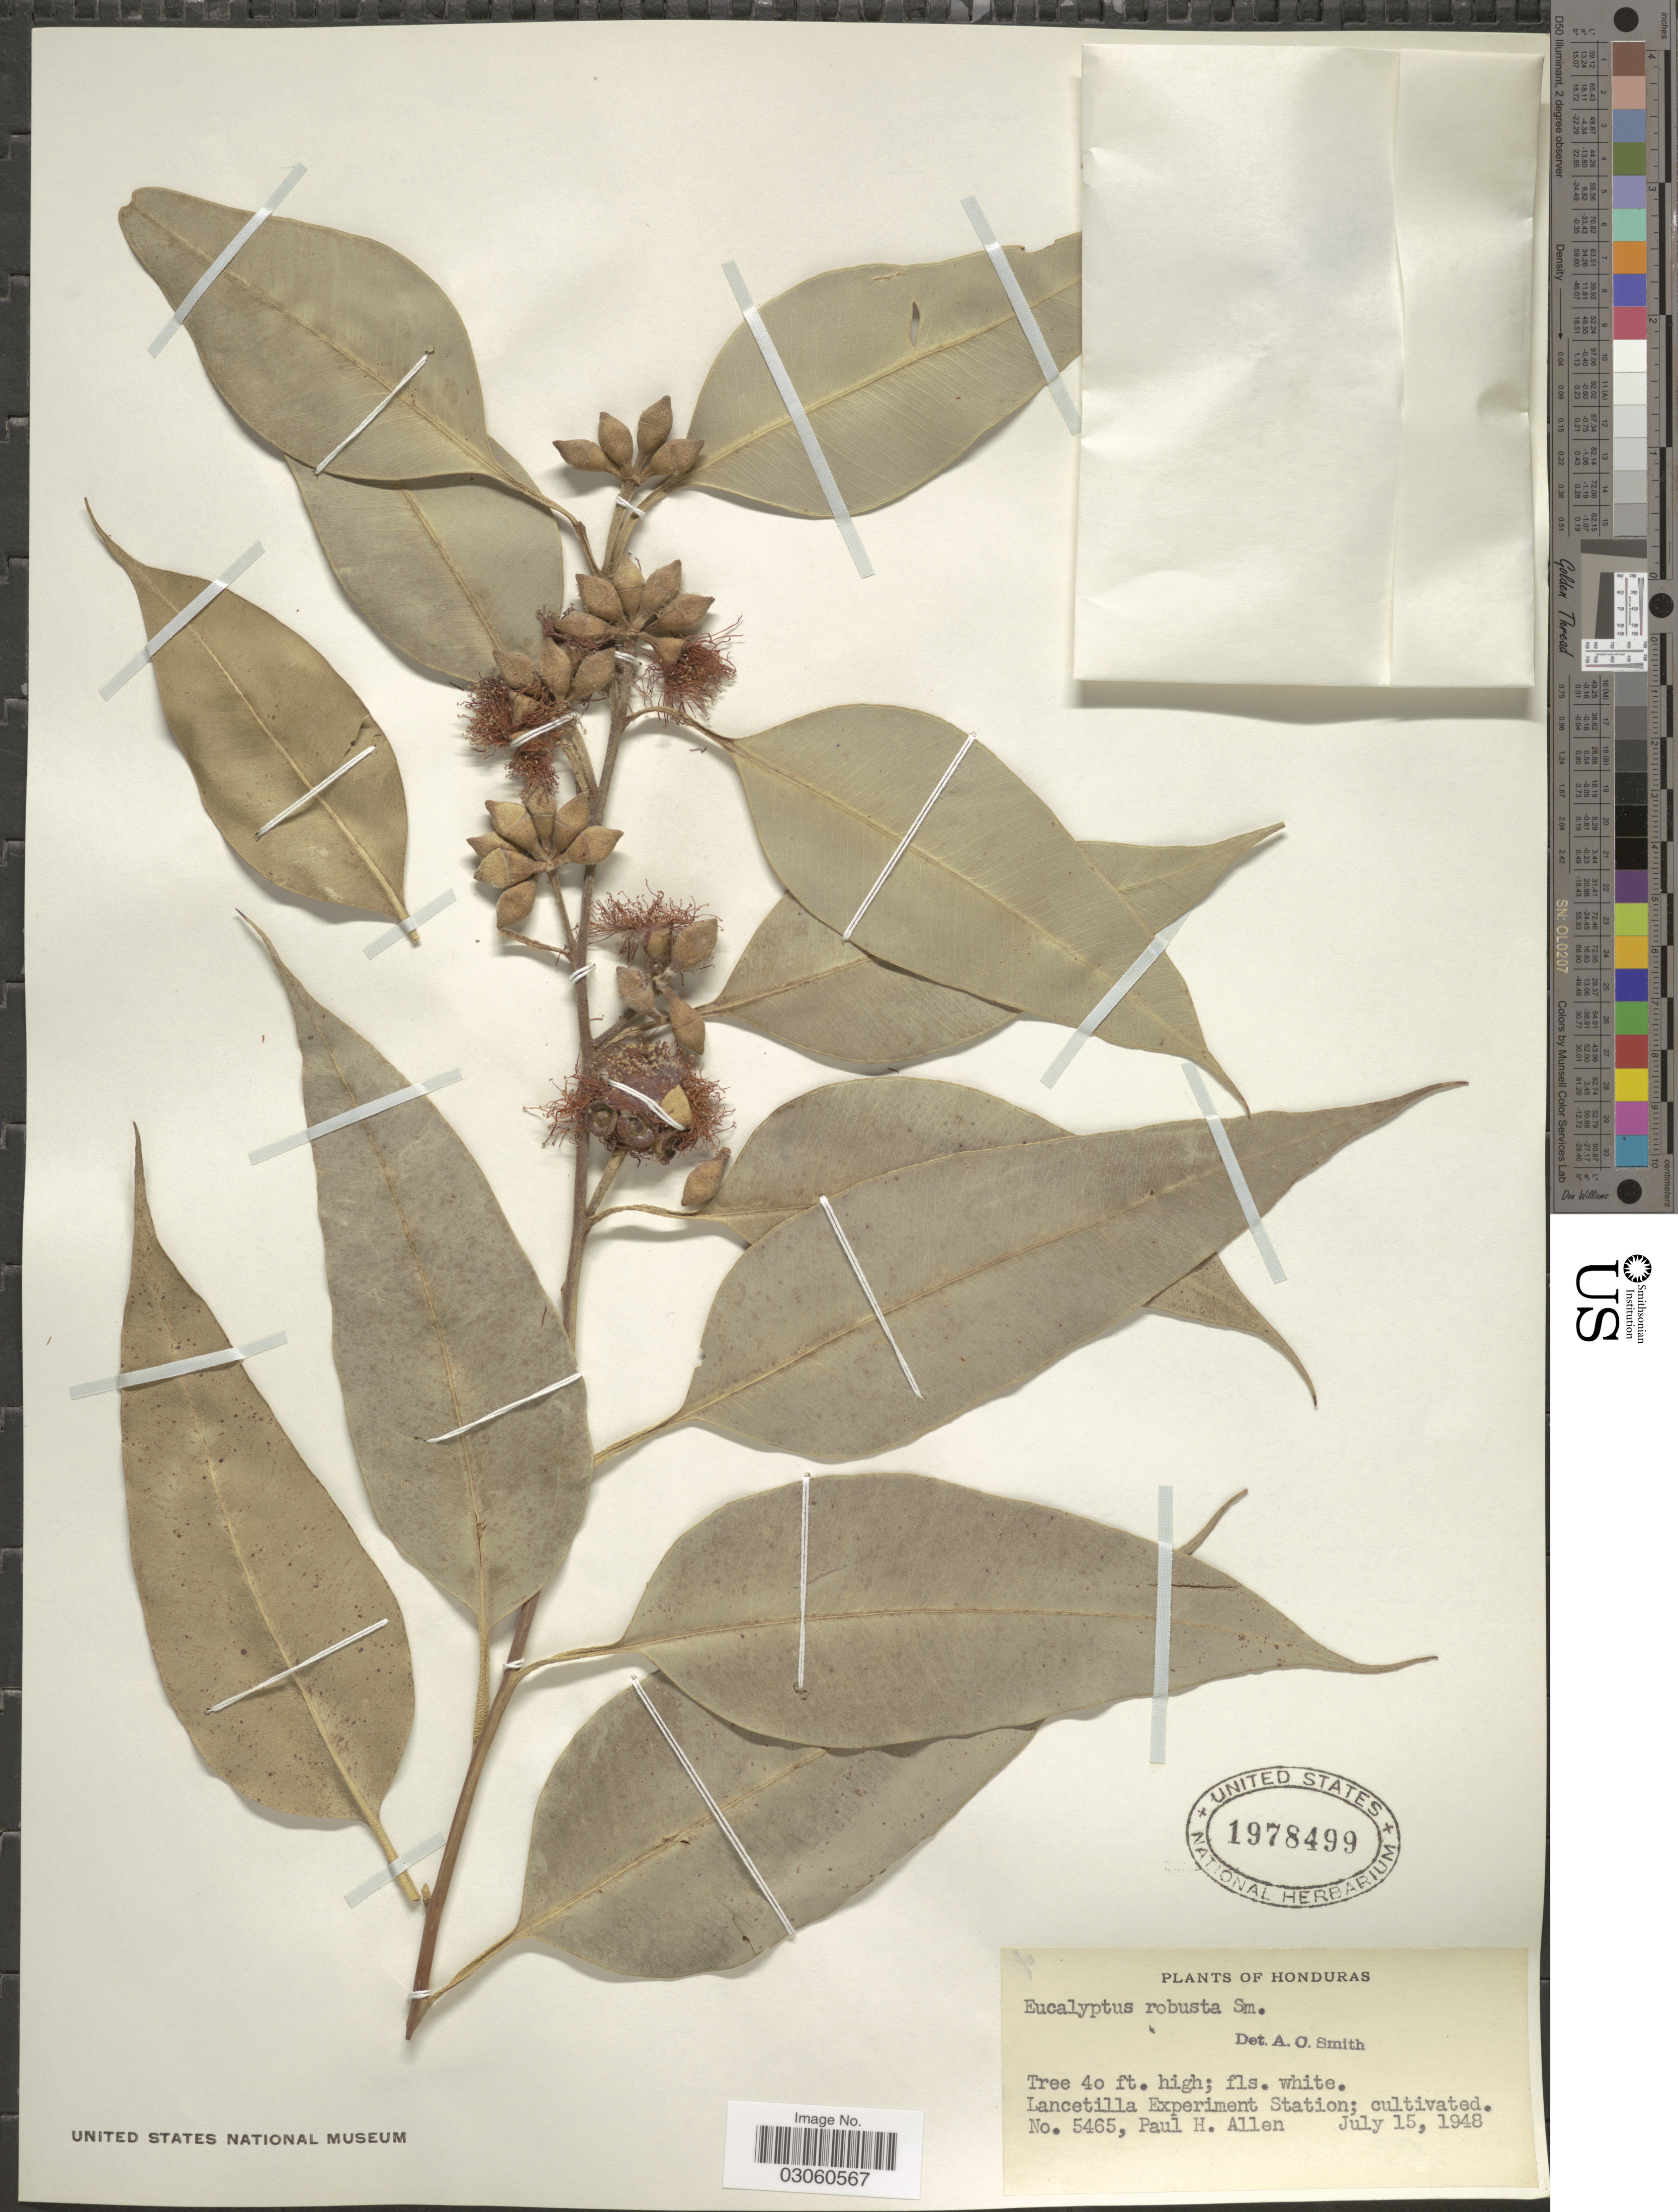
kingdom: Plantae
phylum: Tracheophyta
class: Magnoliopsida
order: Myrtales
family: Myrtaceae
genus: Eucalyptus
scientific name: Eucalyptus robusta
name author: Sm.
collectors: P. H. Allen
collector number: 5465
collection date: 1948-07-15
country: Honduras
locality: Lancetilla Experiment Station.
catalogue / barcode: US 1978499